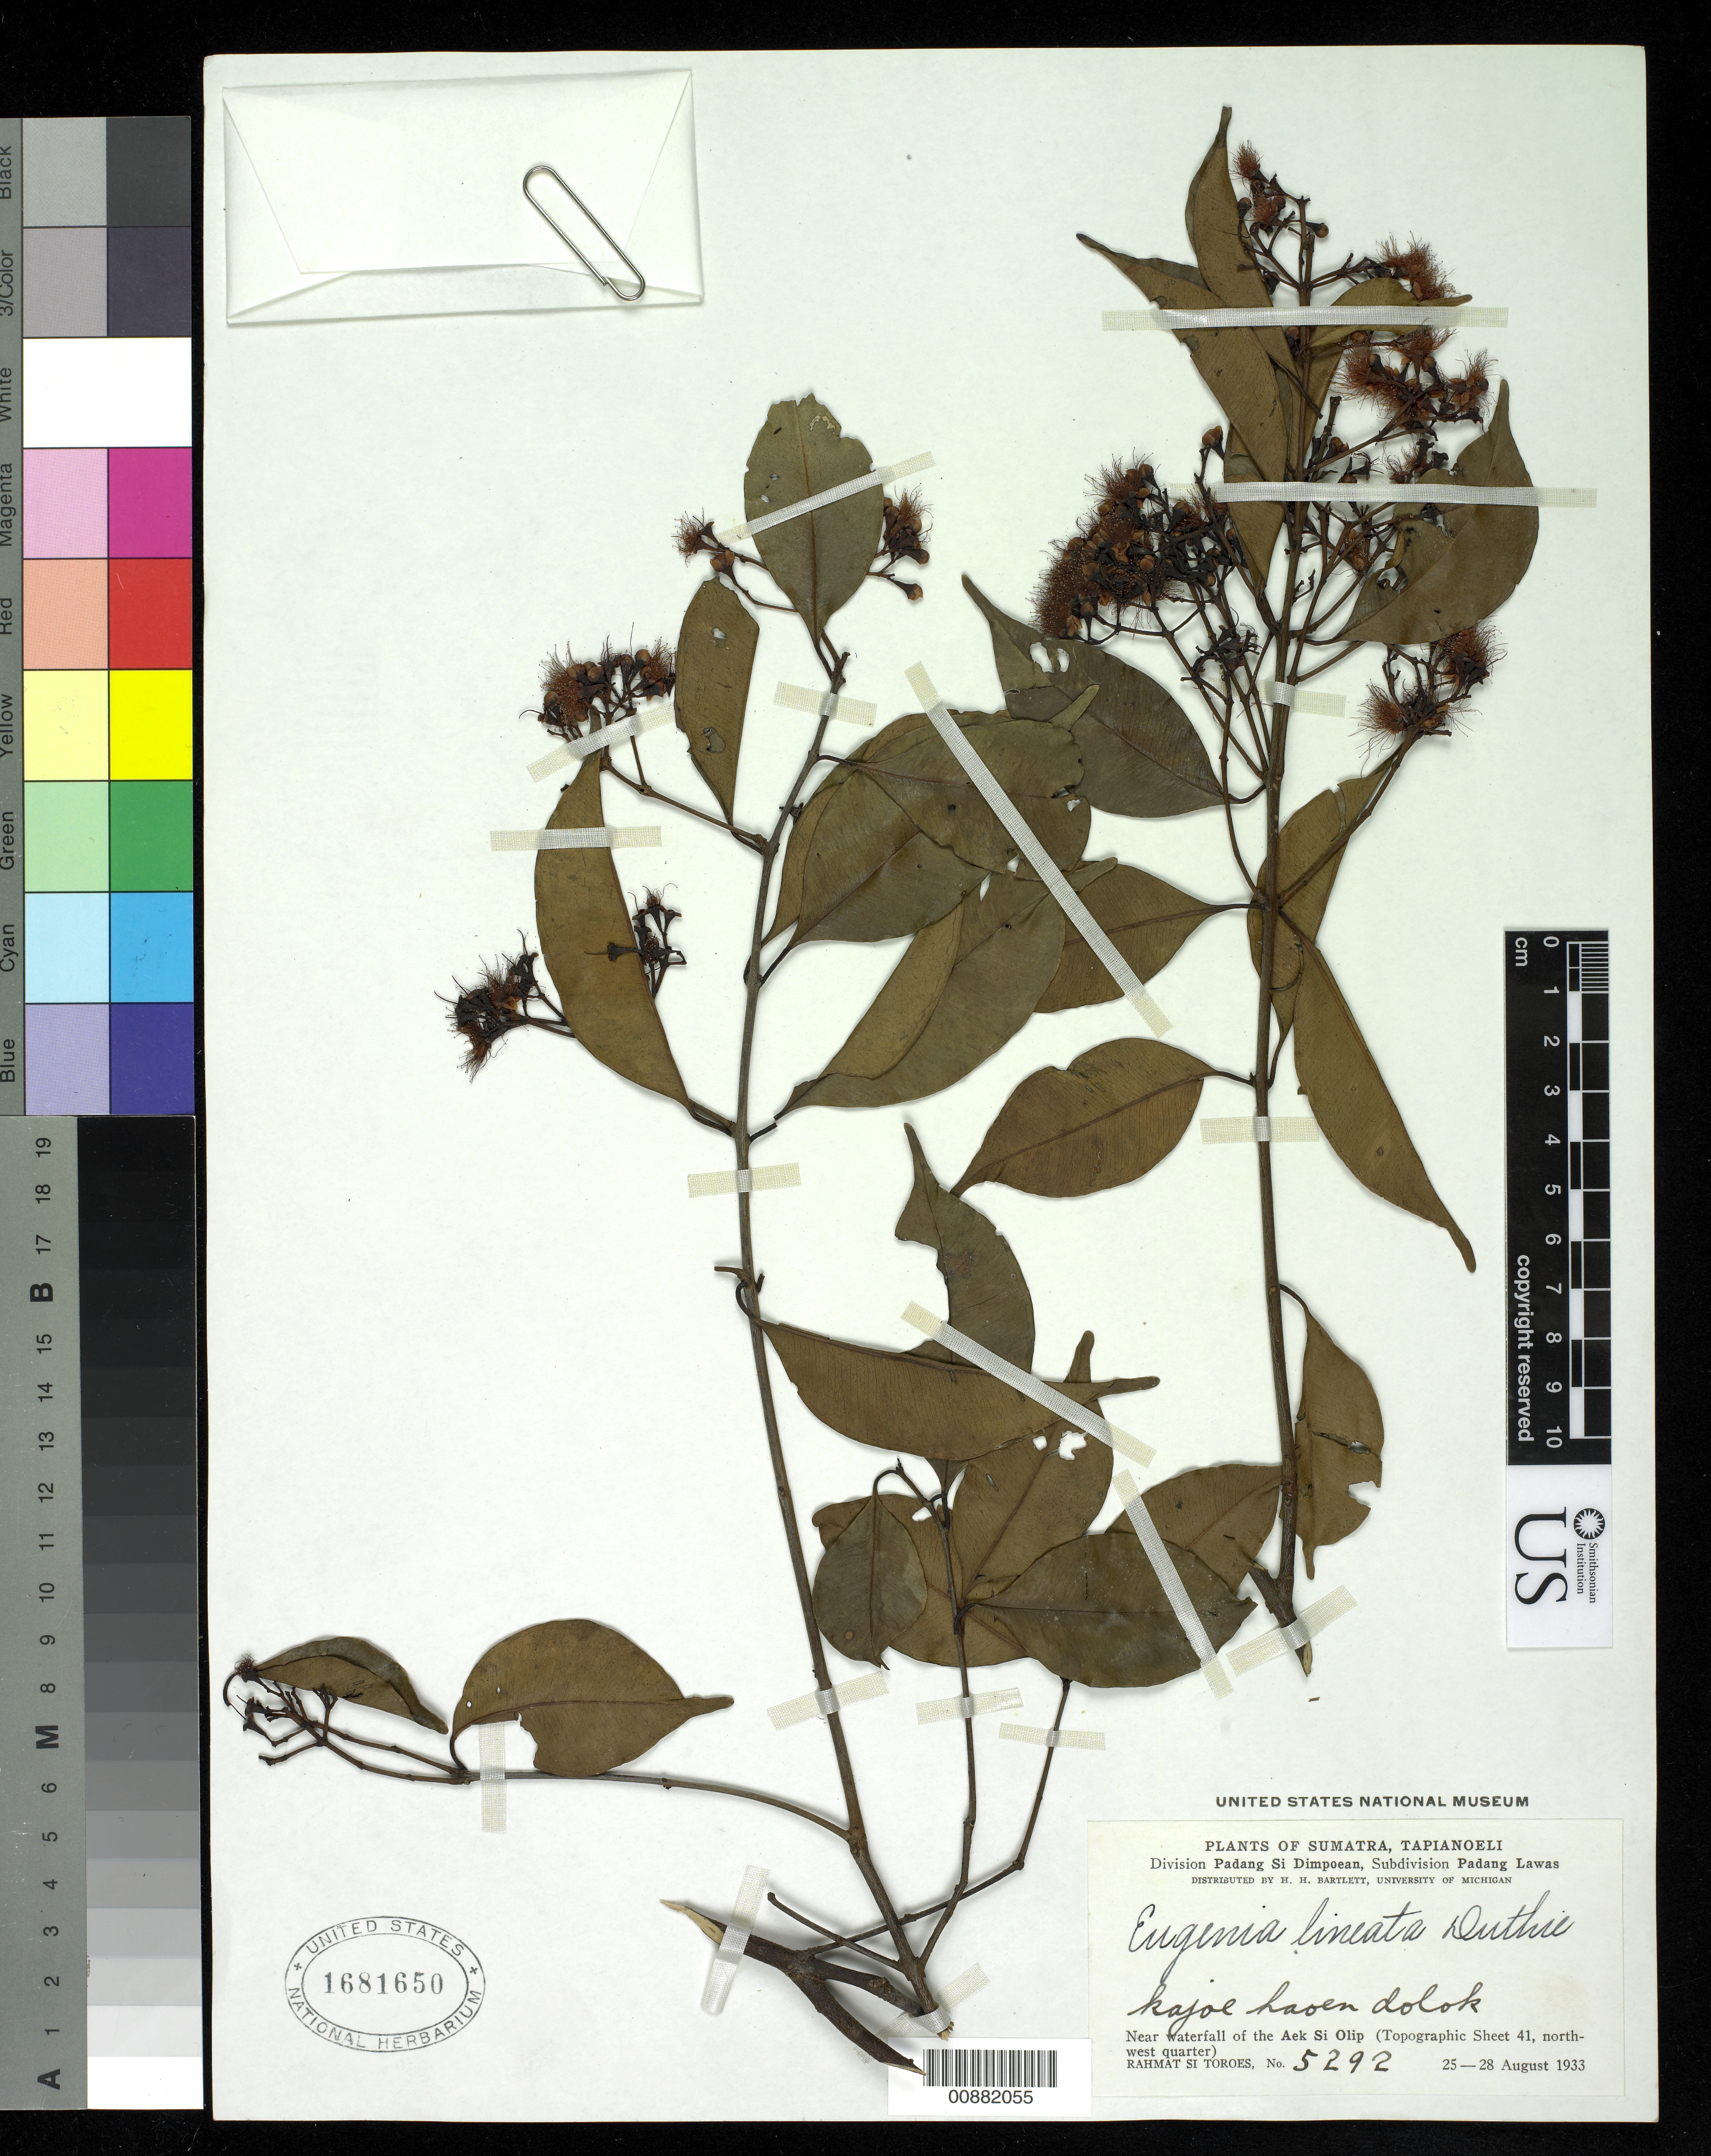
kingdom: Plantae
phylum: Tracheophyta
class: Magnoliopsida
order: Myrtales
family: Myrtaceae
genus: Syzygium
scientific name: Syzygium cerasiforme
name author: (Blume) Merr. & L.M. Perry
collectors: Rahmat Si Boeea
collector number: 5292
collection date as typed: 25 Aug 1933 to 28 Aug 1933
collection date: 1933-08-25/1933-08-28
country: Indonesia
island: Sumatra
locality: Division Padang Si Dimpoean, Subdivision Padang Lawas. Near waterfall of the Aek Si Olip (Topographic Sheet 41, north-west quarter).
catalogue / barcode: US 1681650